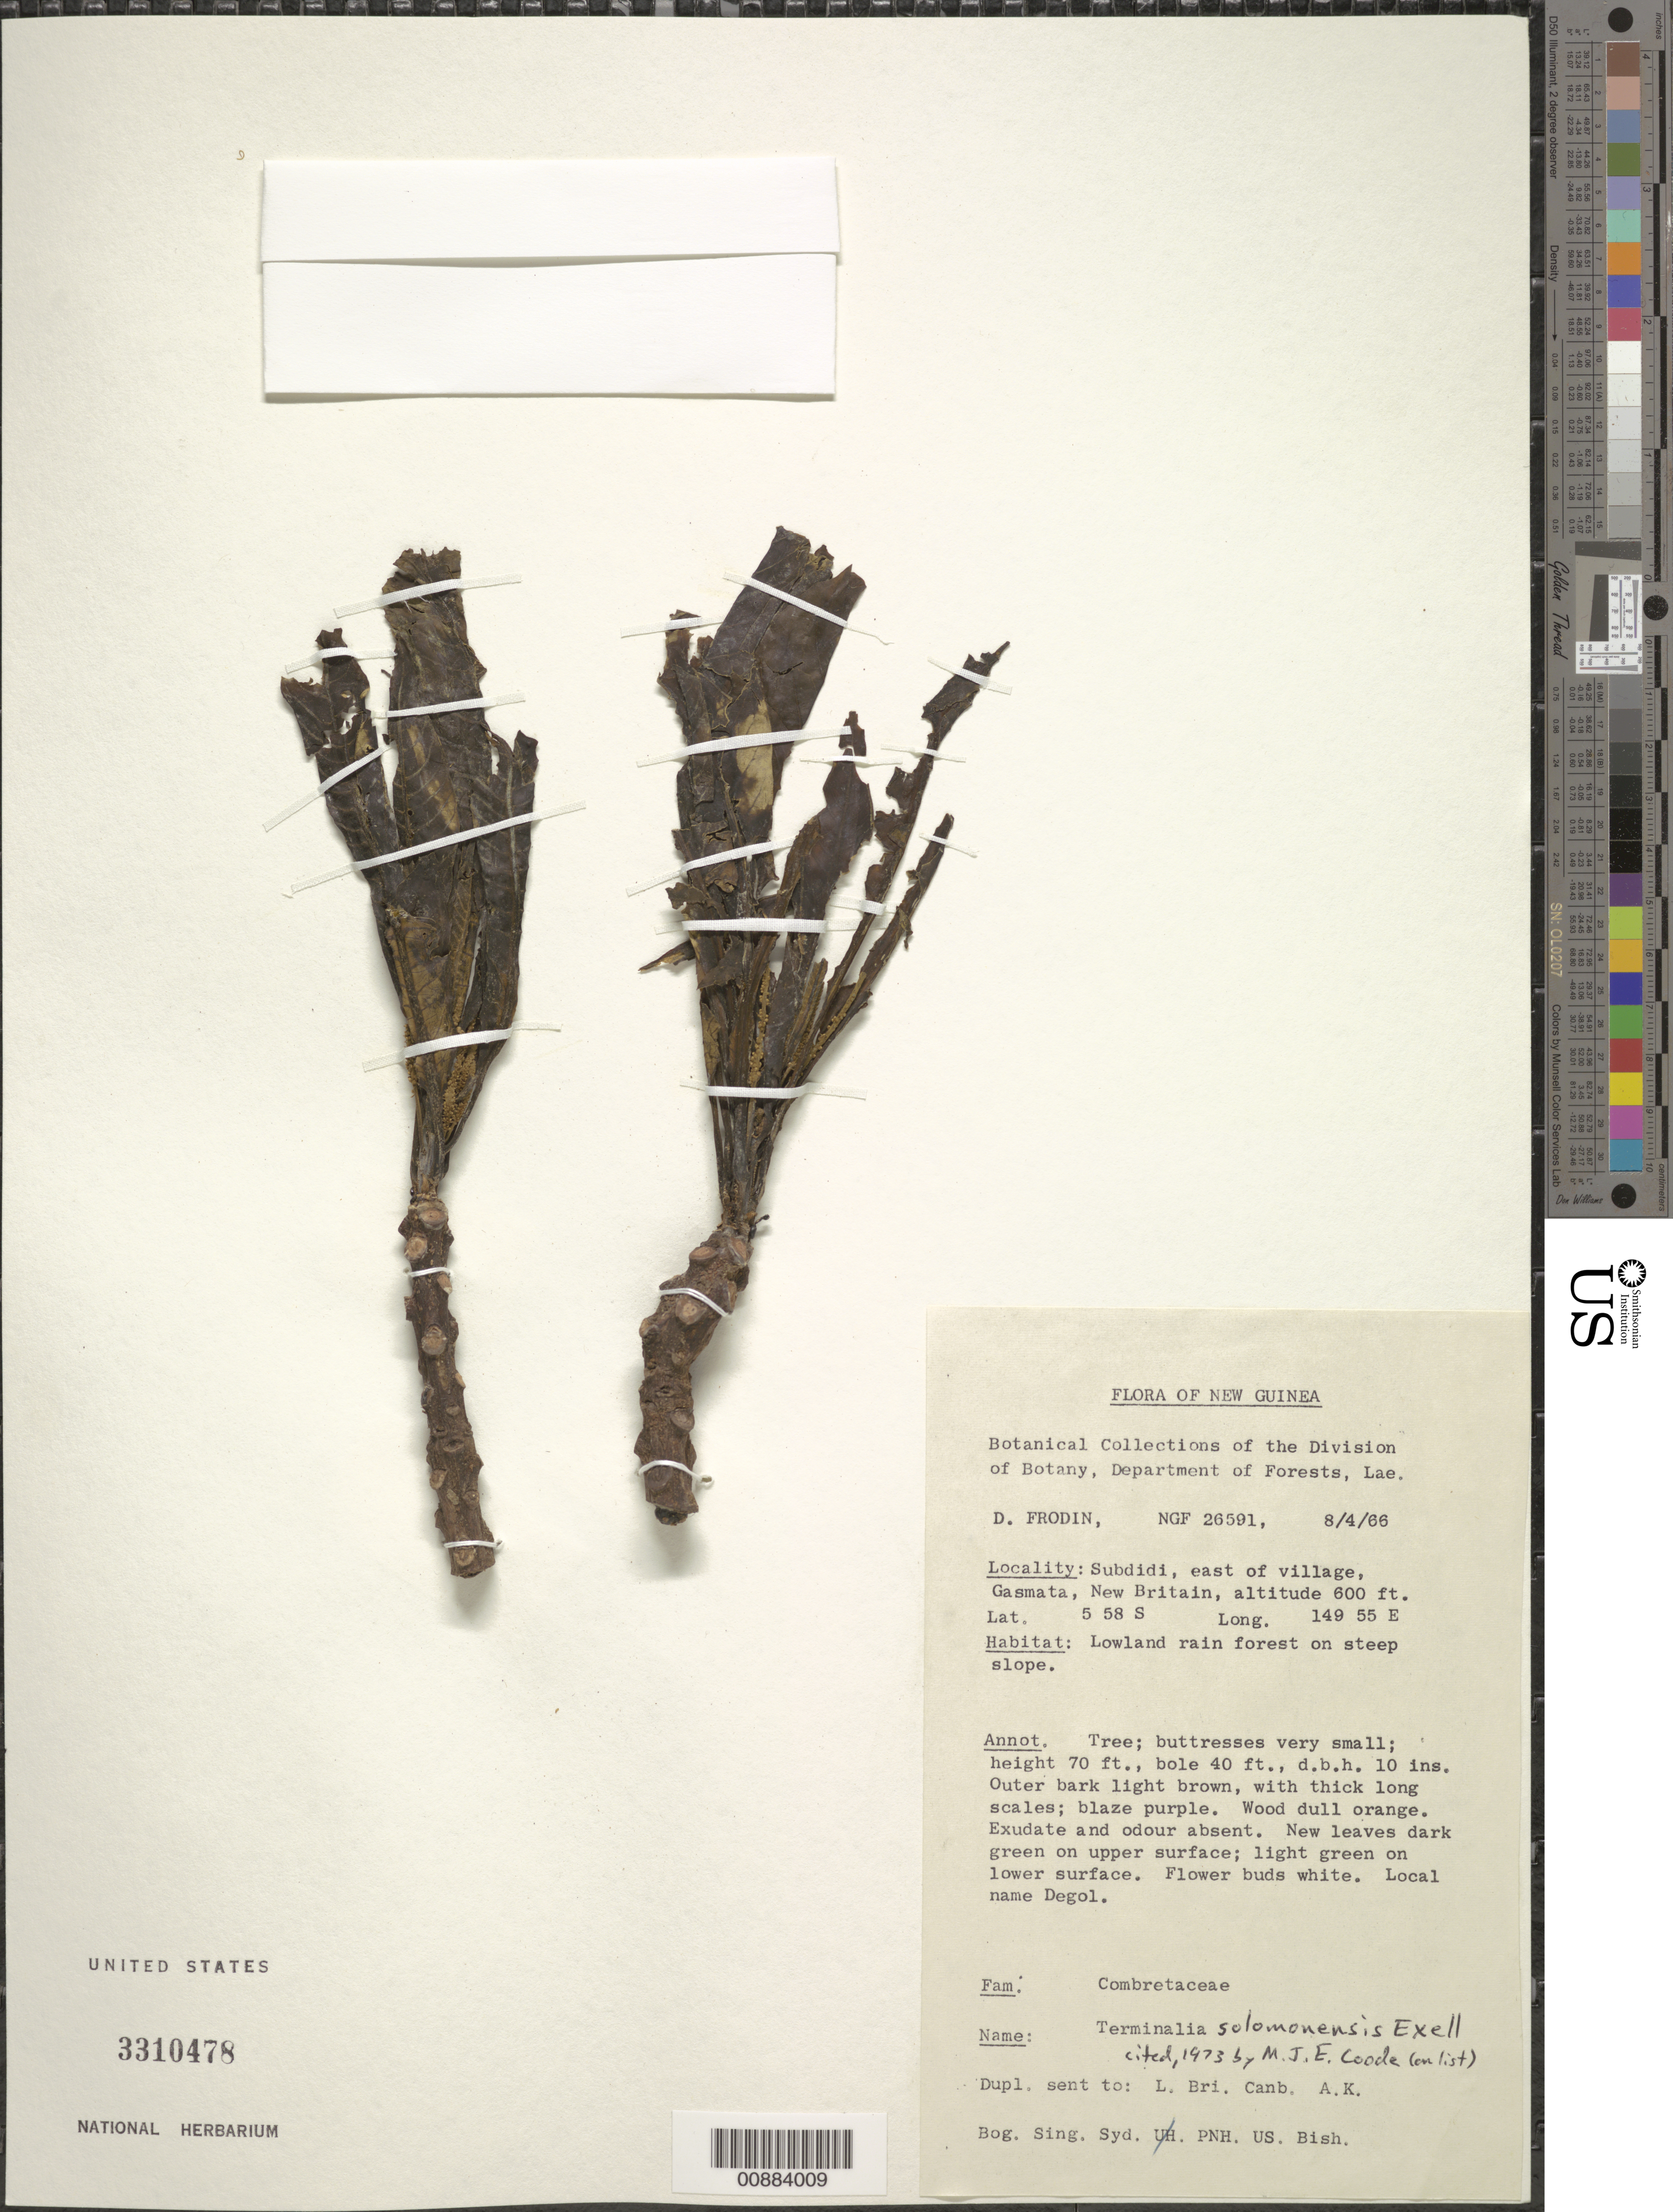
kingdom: Plantae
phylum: Tracheophyta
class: Magnoliopsida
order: Myrtales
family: Combretaceae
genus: Terminalia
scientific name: Terminalia solomonensis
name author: Exell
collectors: D. G. Frodin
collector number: NGF 26591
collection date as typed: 04 Aug 1966 or 08 Apr 1966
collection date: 1966-04-08 or 1966-08-04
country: Papua New Guinea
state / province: East New Britain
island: New Britain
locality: Subdidi, E of village, Gasmata, New Britiain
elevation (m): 183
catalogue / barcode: US 3310478